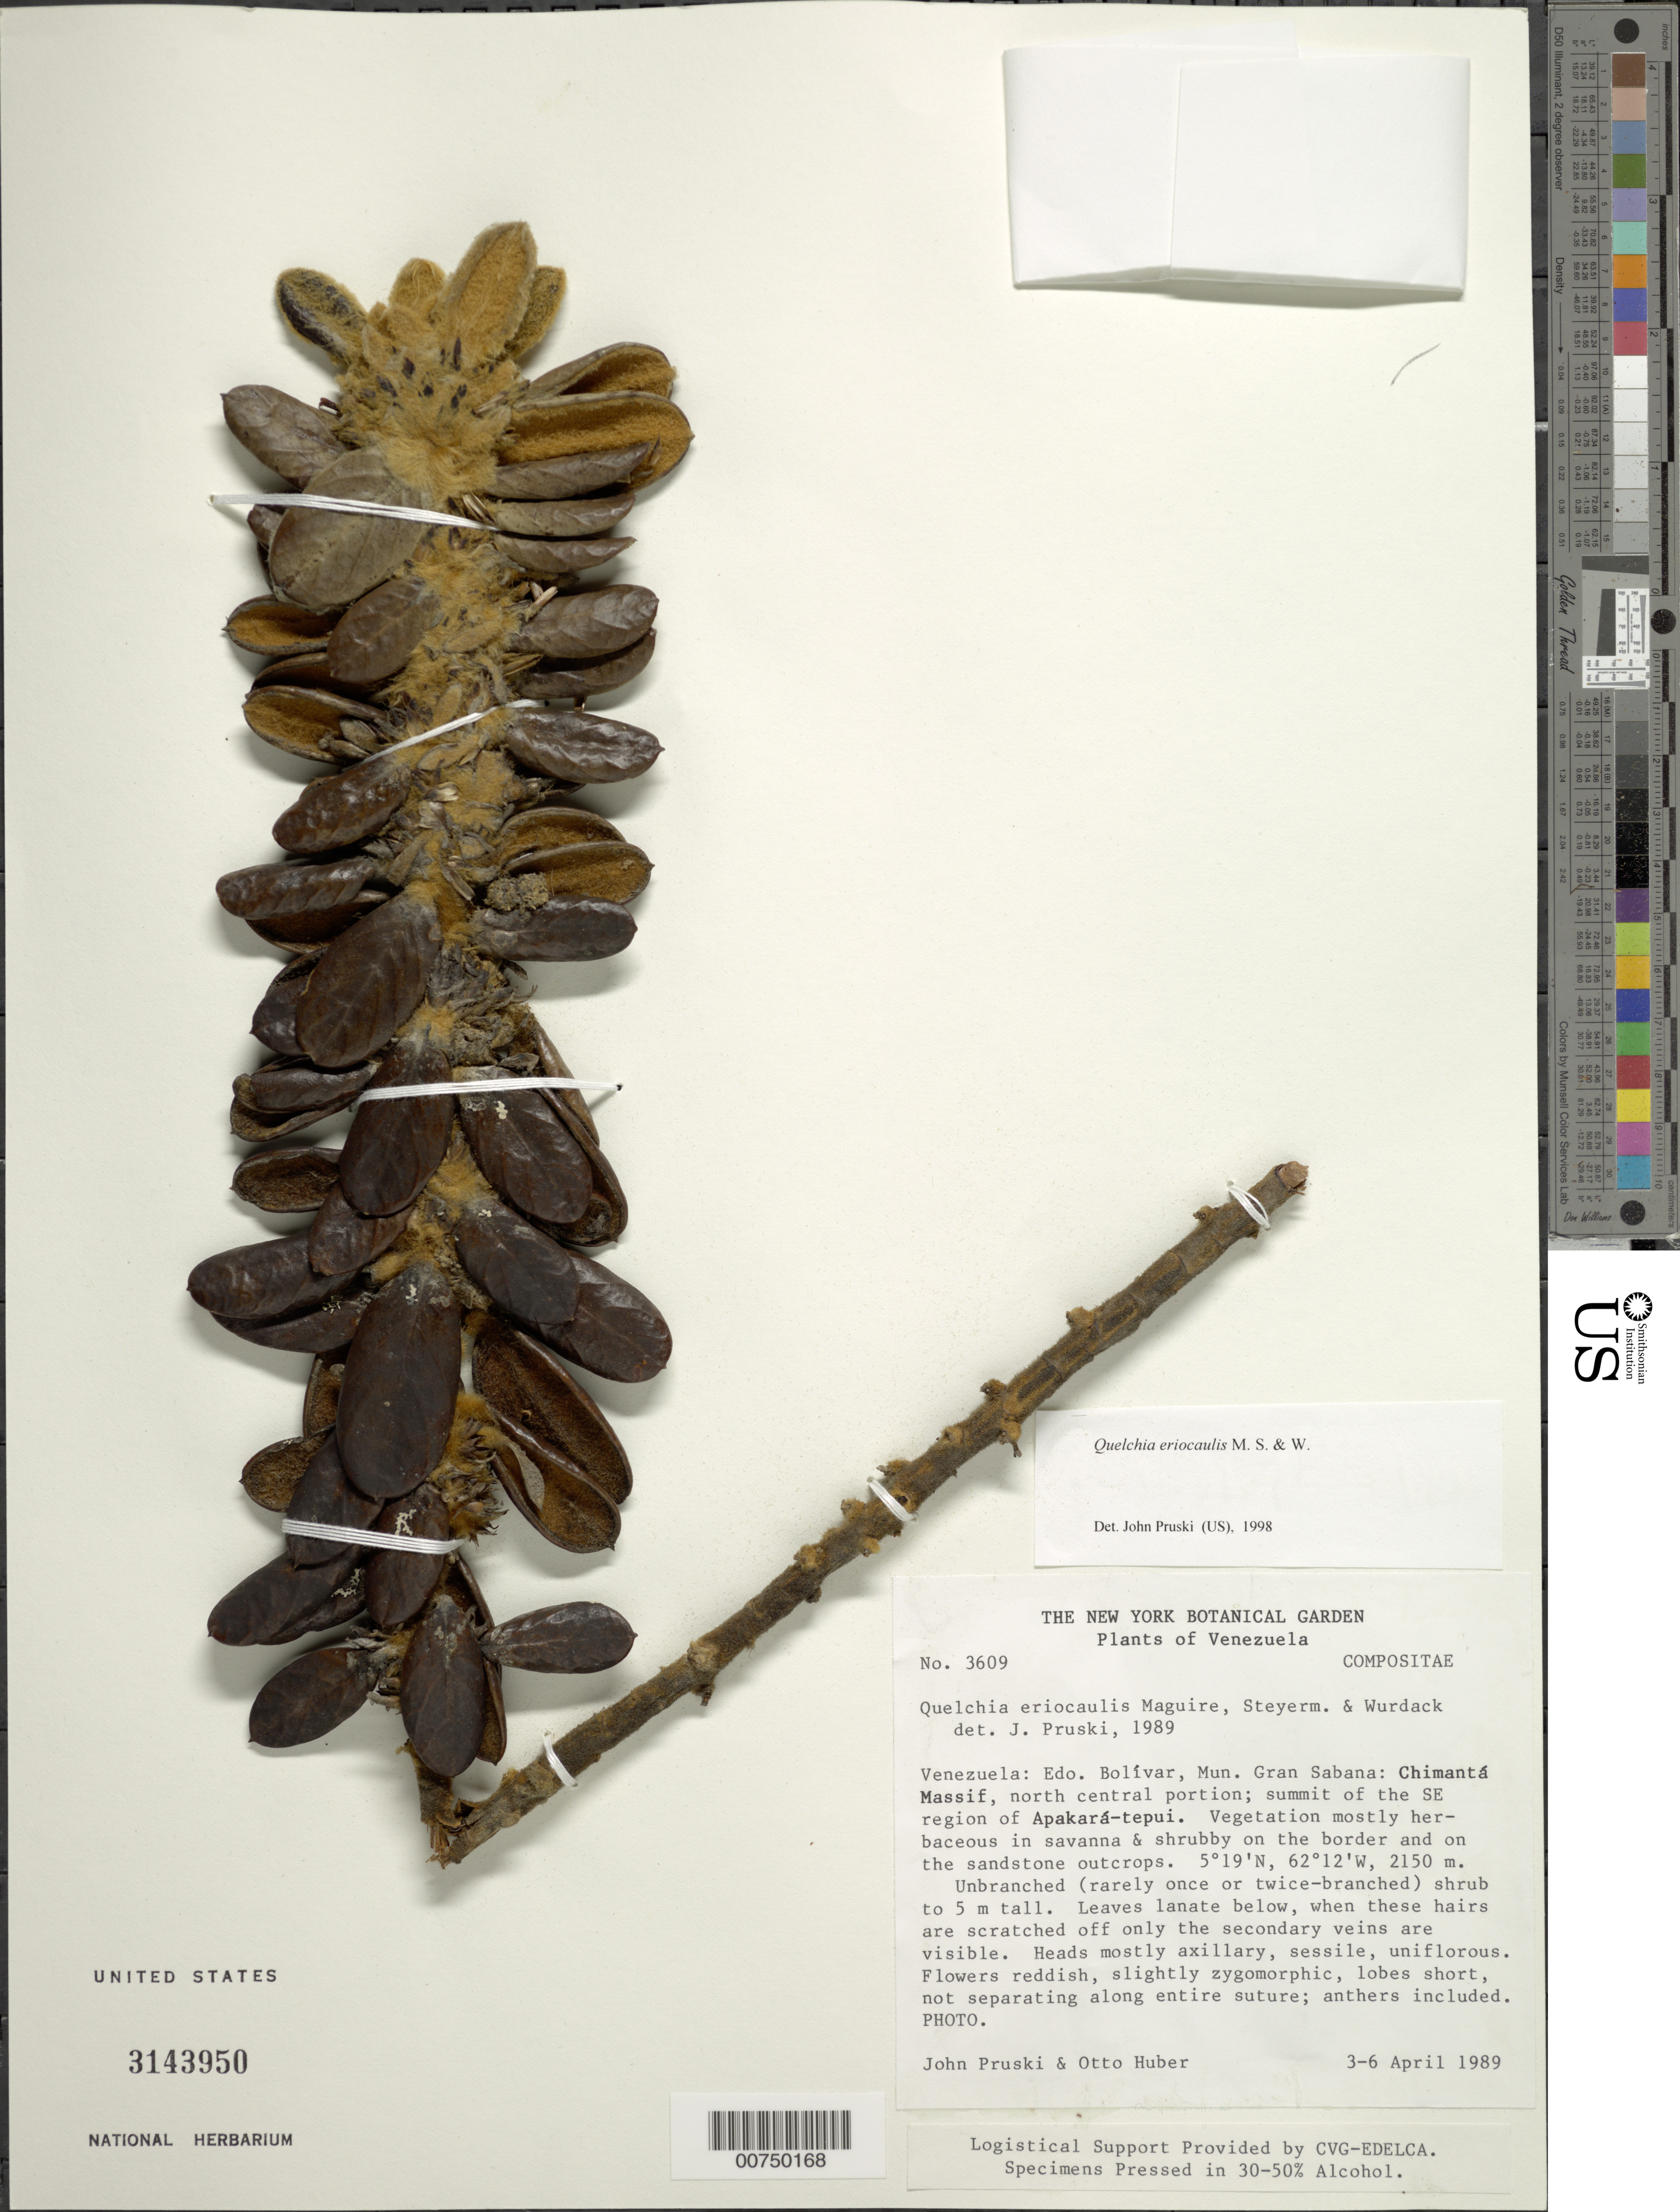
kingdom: Plantae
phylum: Tracheophyta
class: Magnoliopsida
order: Asterales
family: Asteraceae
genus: Quelchia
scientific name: Quelchia eriocaulis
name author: Maguire et al.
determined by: Pruski, J. F.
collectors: J. F. Pruski & O. Huber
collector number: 3609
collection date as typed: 3-Apr-89 to 6-Apr-89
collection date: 1989-04-03/1989-04-06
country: Venezuela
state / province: Bolívar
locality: Mun. Gran Sabana: Chimantá Massif, north central portion, summit of SE region of Apakará-tepuí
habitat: Vegetation mostly herbaceous in savanna & shrubby on the border and on the sandstone outcrops.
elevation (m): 2150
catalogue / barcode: US 3143950